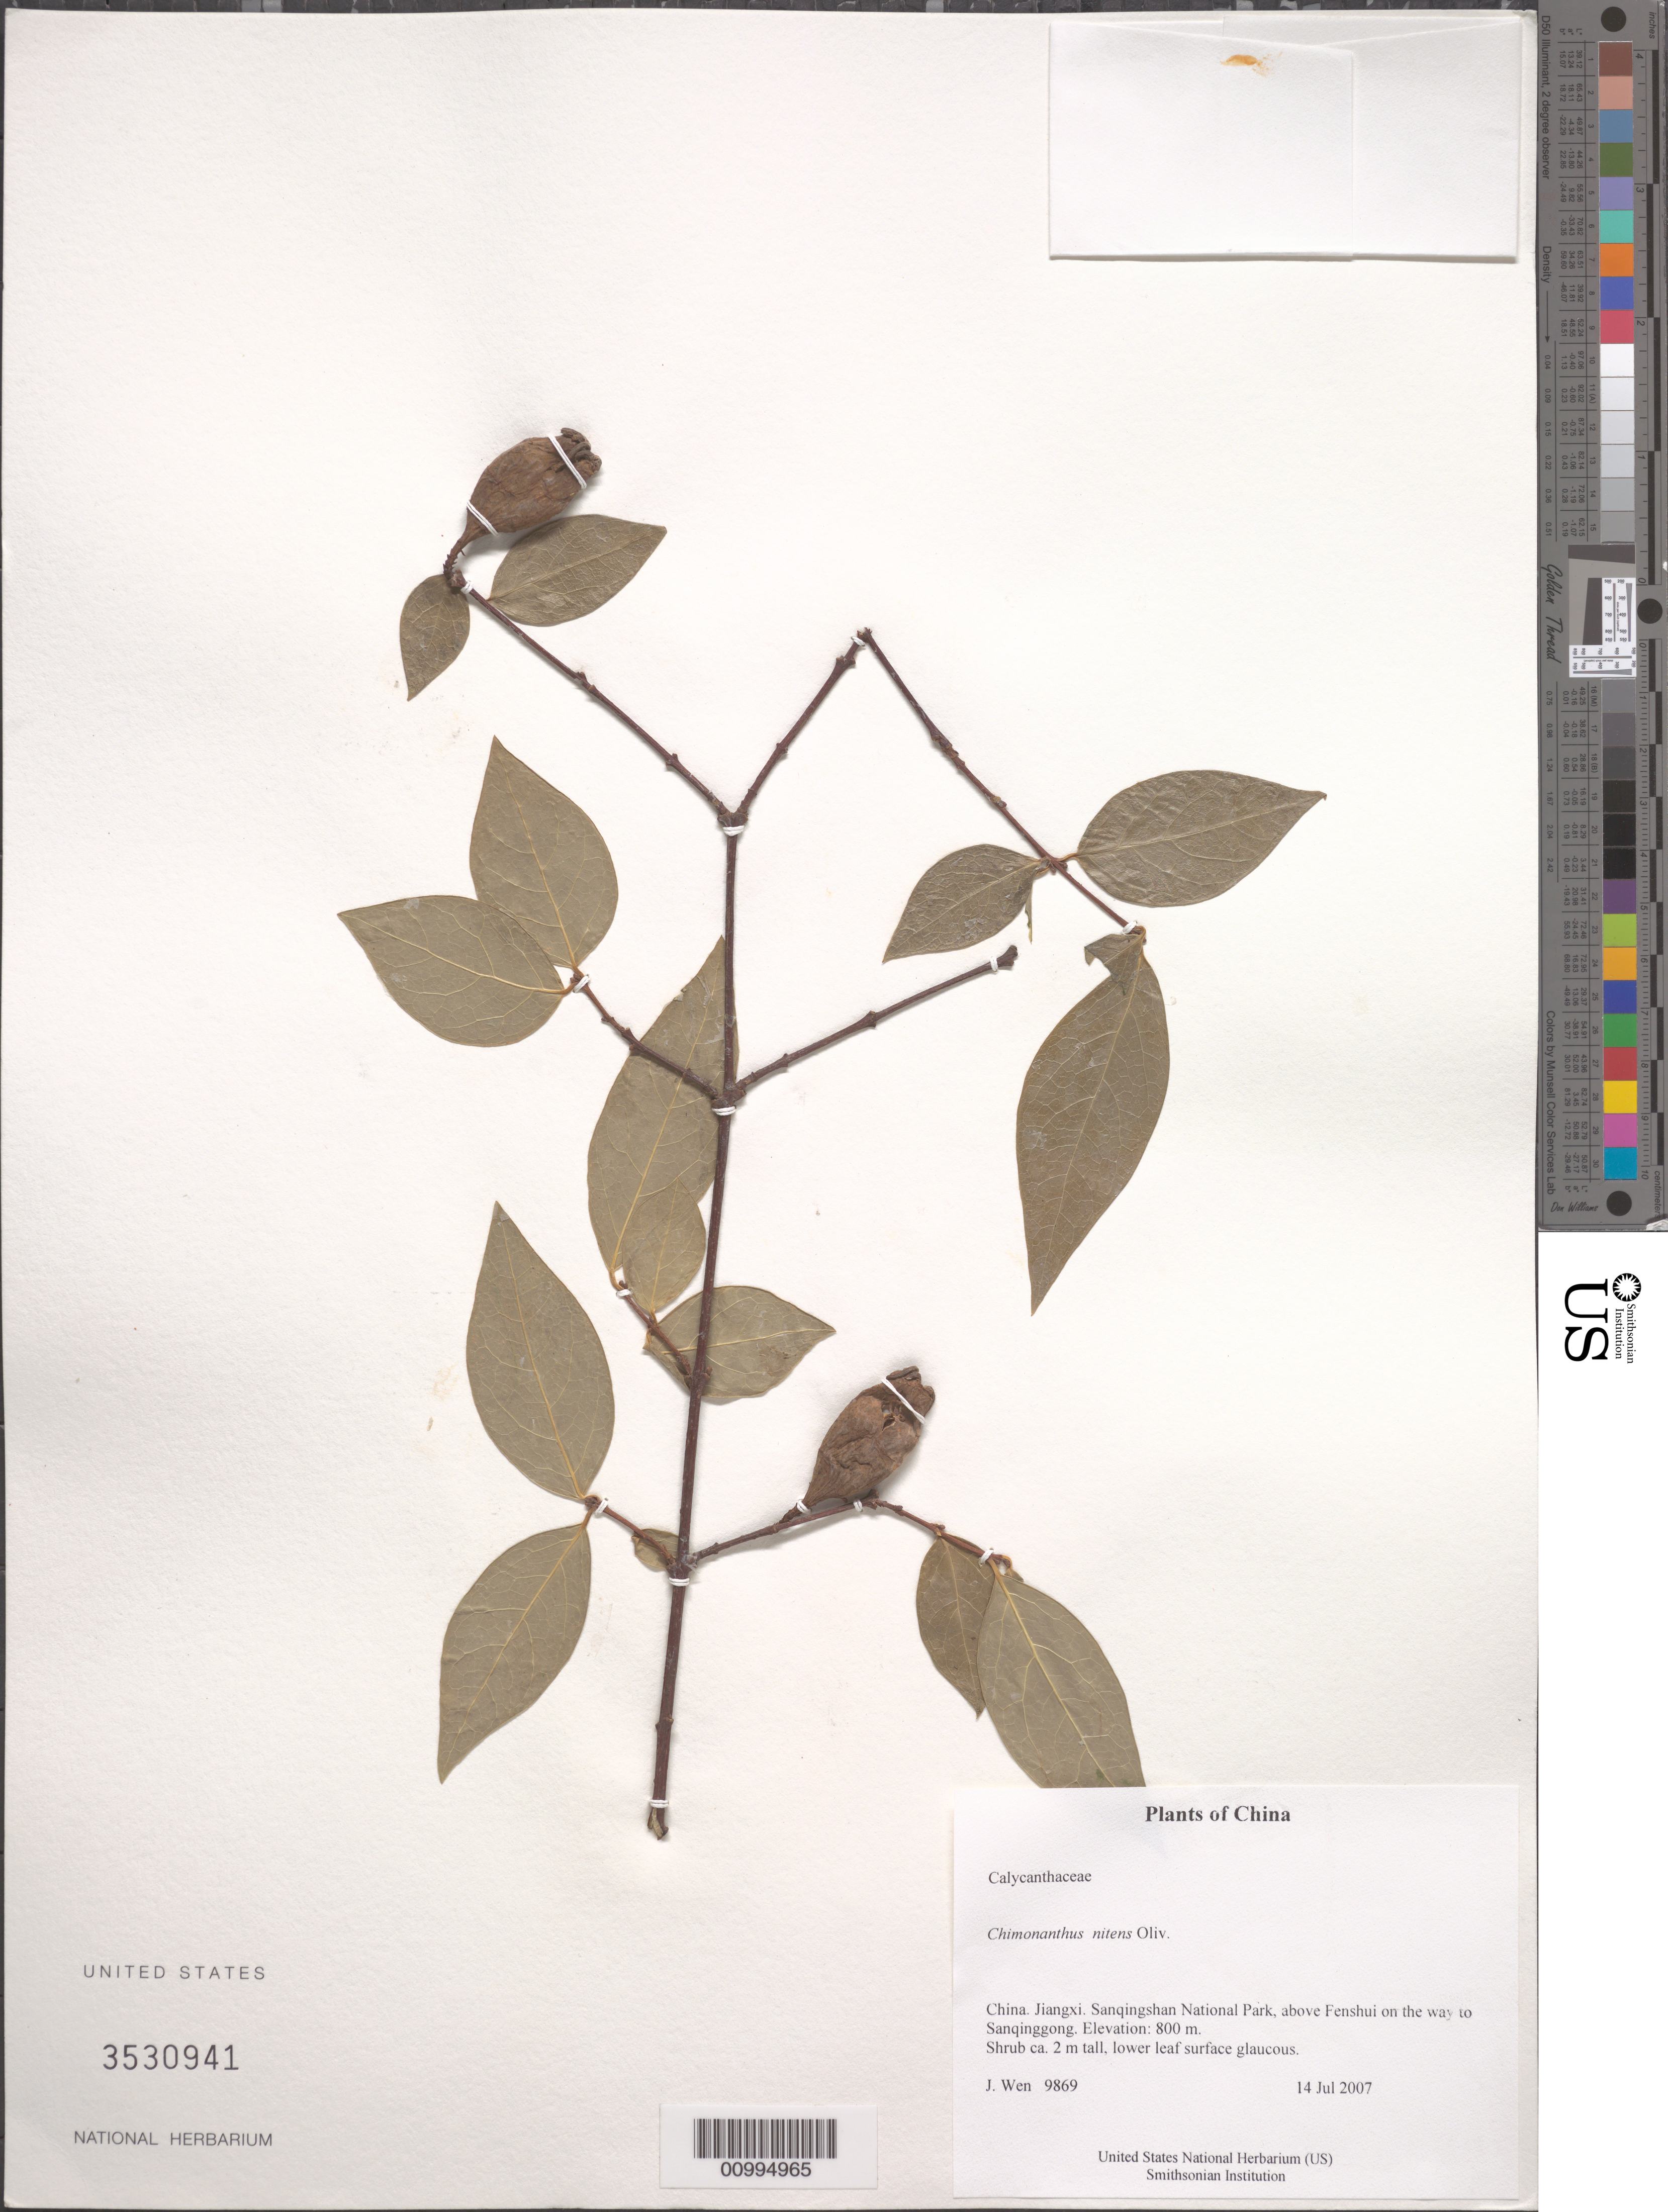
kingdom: Plantae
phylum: Tracheophyta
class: Magnoliopsida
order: Laurales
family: Calycanthaceae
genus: Chimonanthus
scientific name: Chimonanthus nitens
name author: Oliv.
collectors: J. Wen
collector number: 9869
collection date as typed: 14 Jul 2007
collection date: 2007-07-14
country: China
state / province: Jiangxi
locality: Sanqingshan National Park, above Fenshui on the way to Sanqinggong.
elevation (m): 800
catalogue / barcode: US 3530941